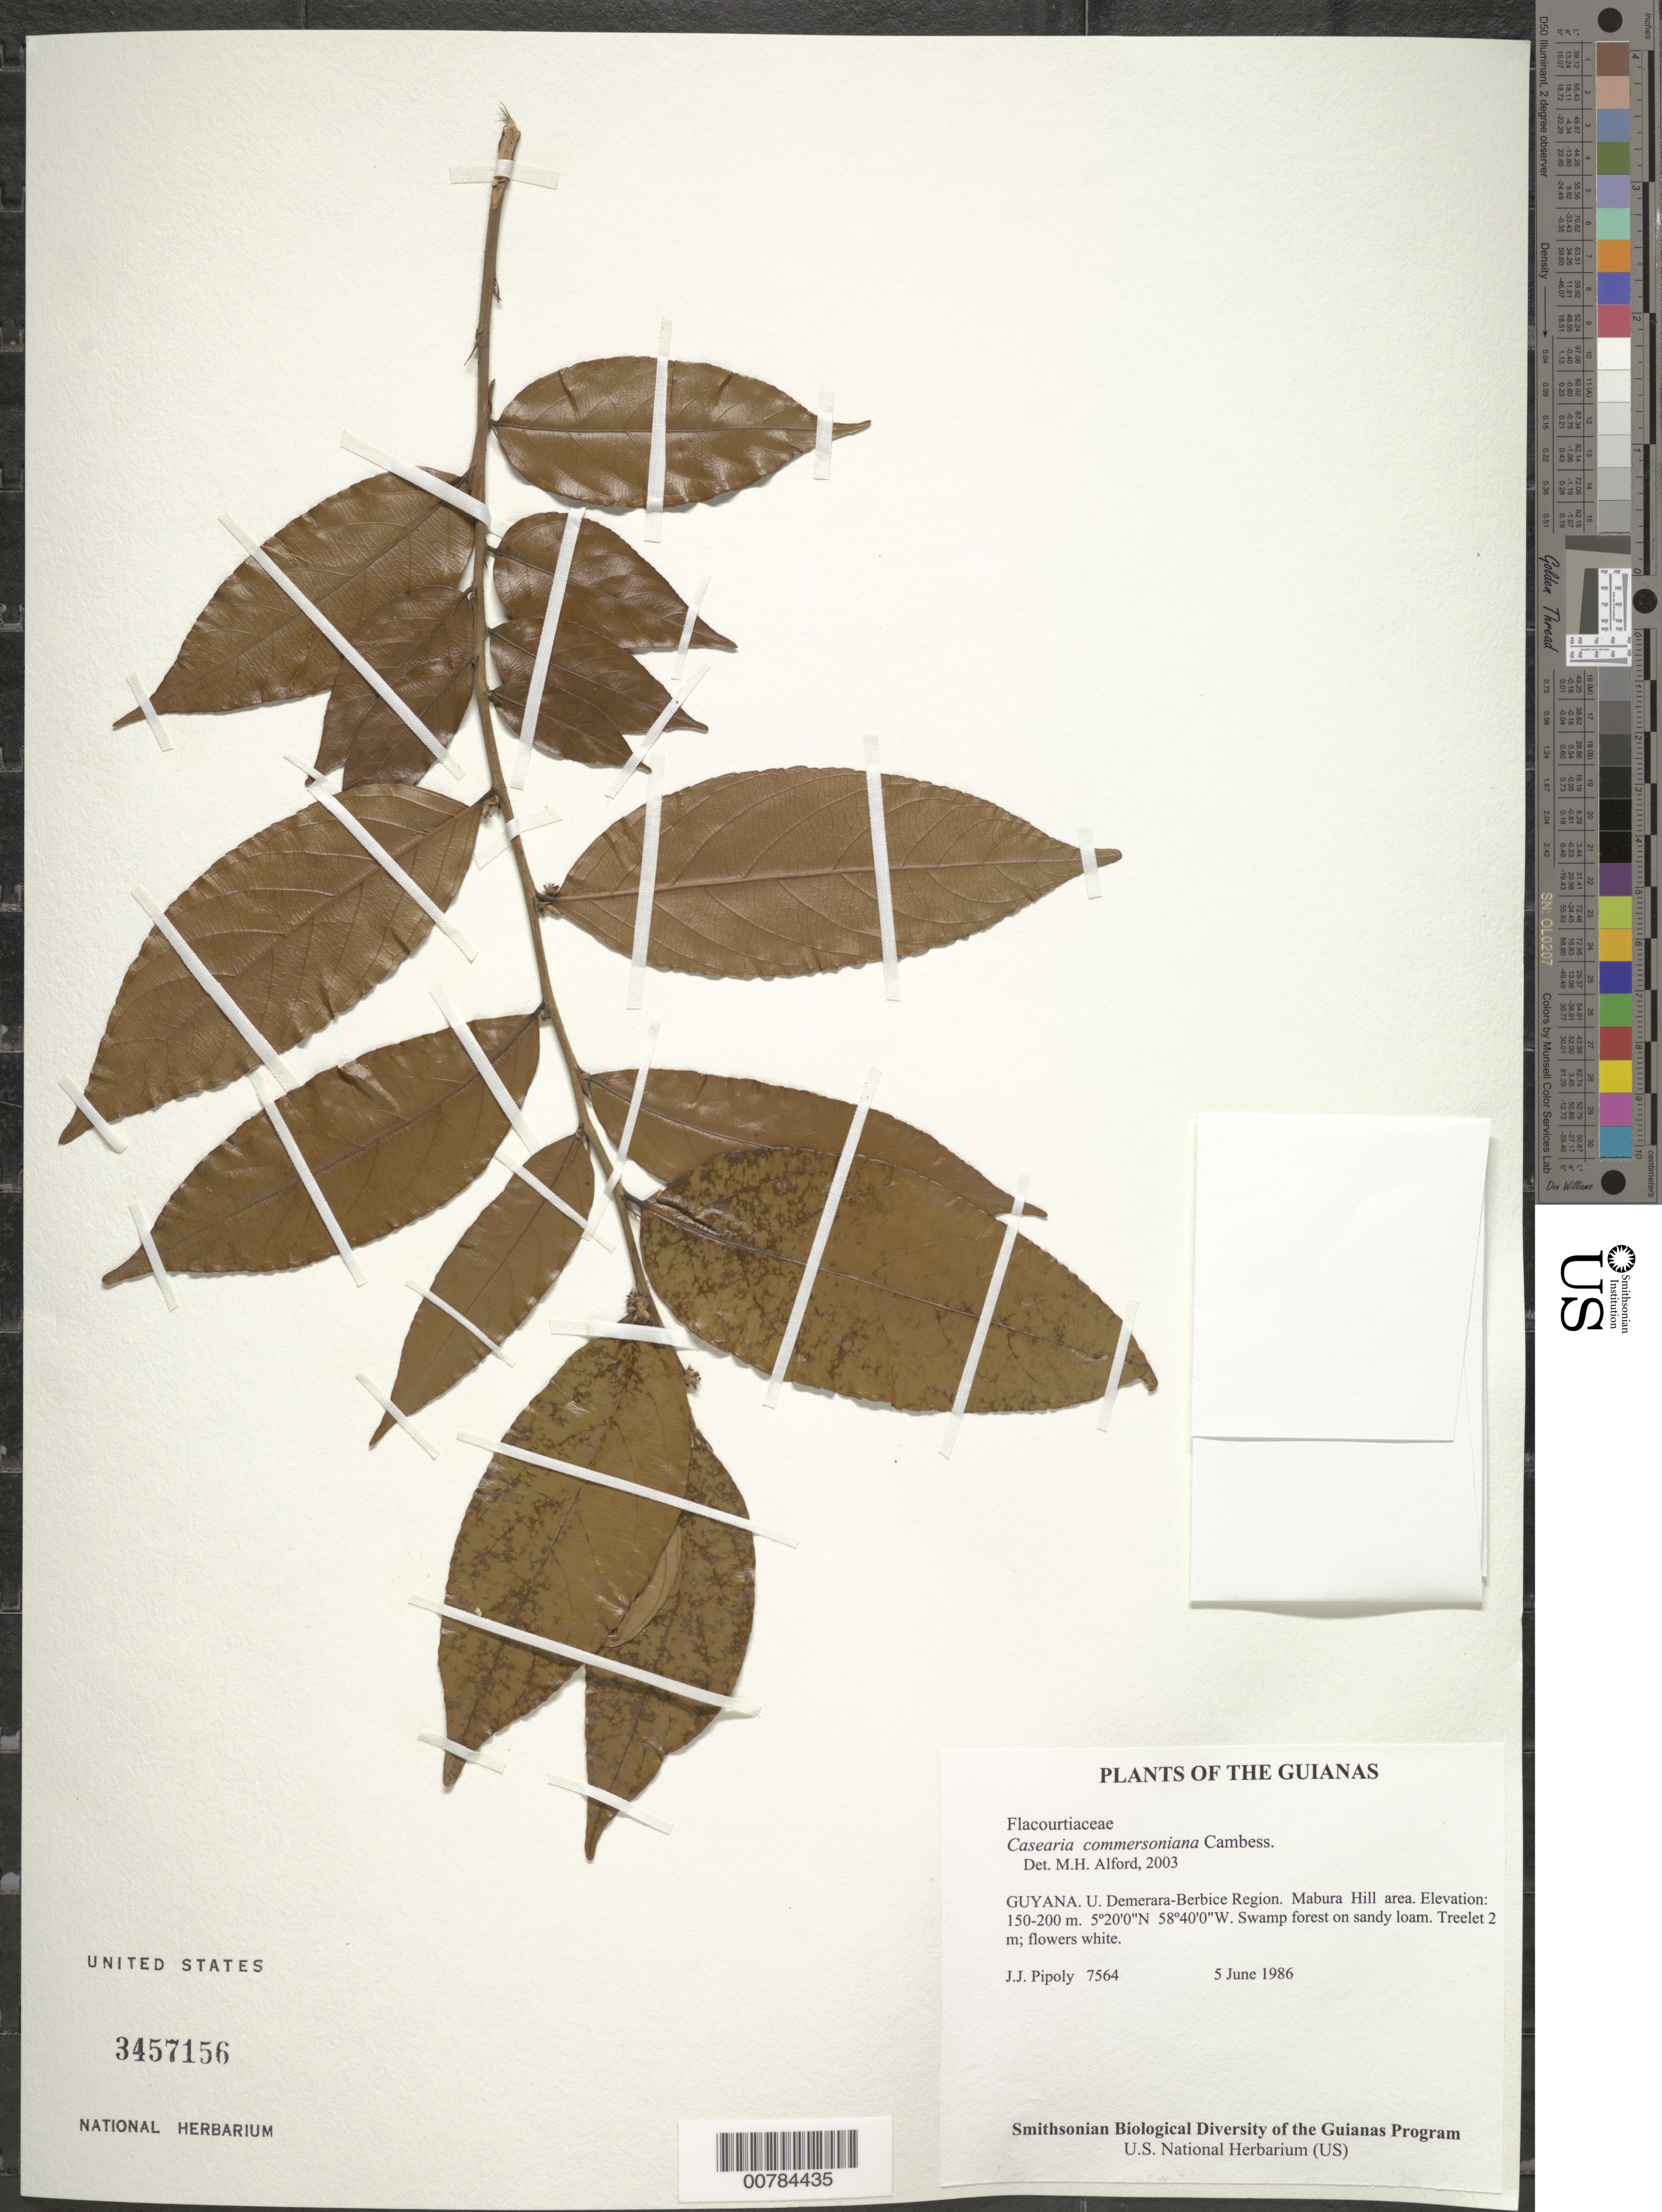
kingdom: Plantae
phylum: Tracheophyta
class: Magnoliopsida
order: Malpighiales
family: Salicaceae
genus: Piparea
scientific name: Piparea dentata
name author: Aubl.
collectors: J. J. Pipoly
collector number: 7564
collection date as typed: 5 June 1986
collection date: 1986-06-05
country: Guyana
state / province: U. Demerara-Berbice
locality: Mabura Hill area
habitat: Swamp forest on sandy loam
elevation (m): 150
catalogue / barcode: US 3457156